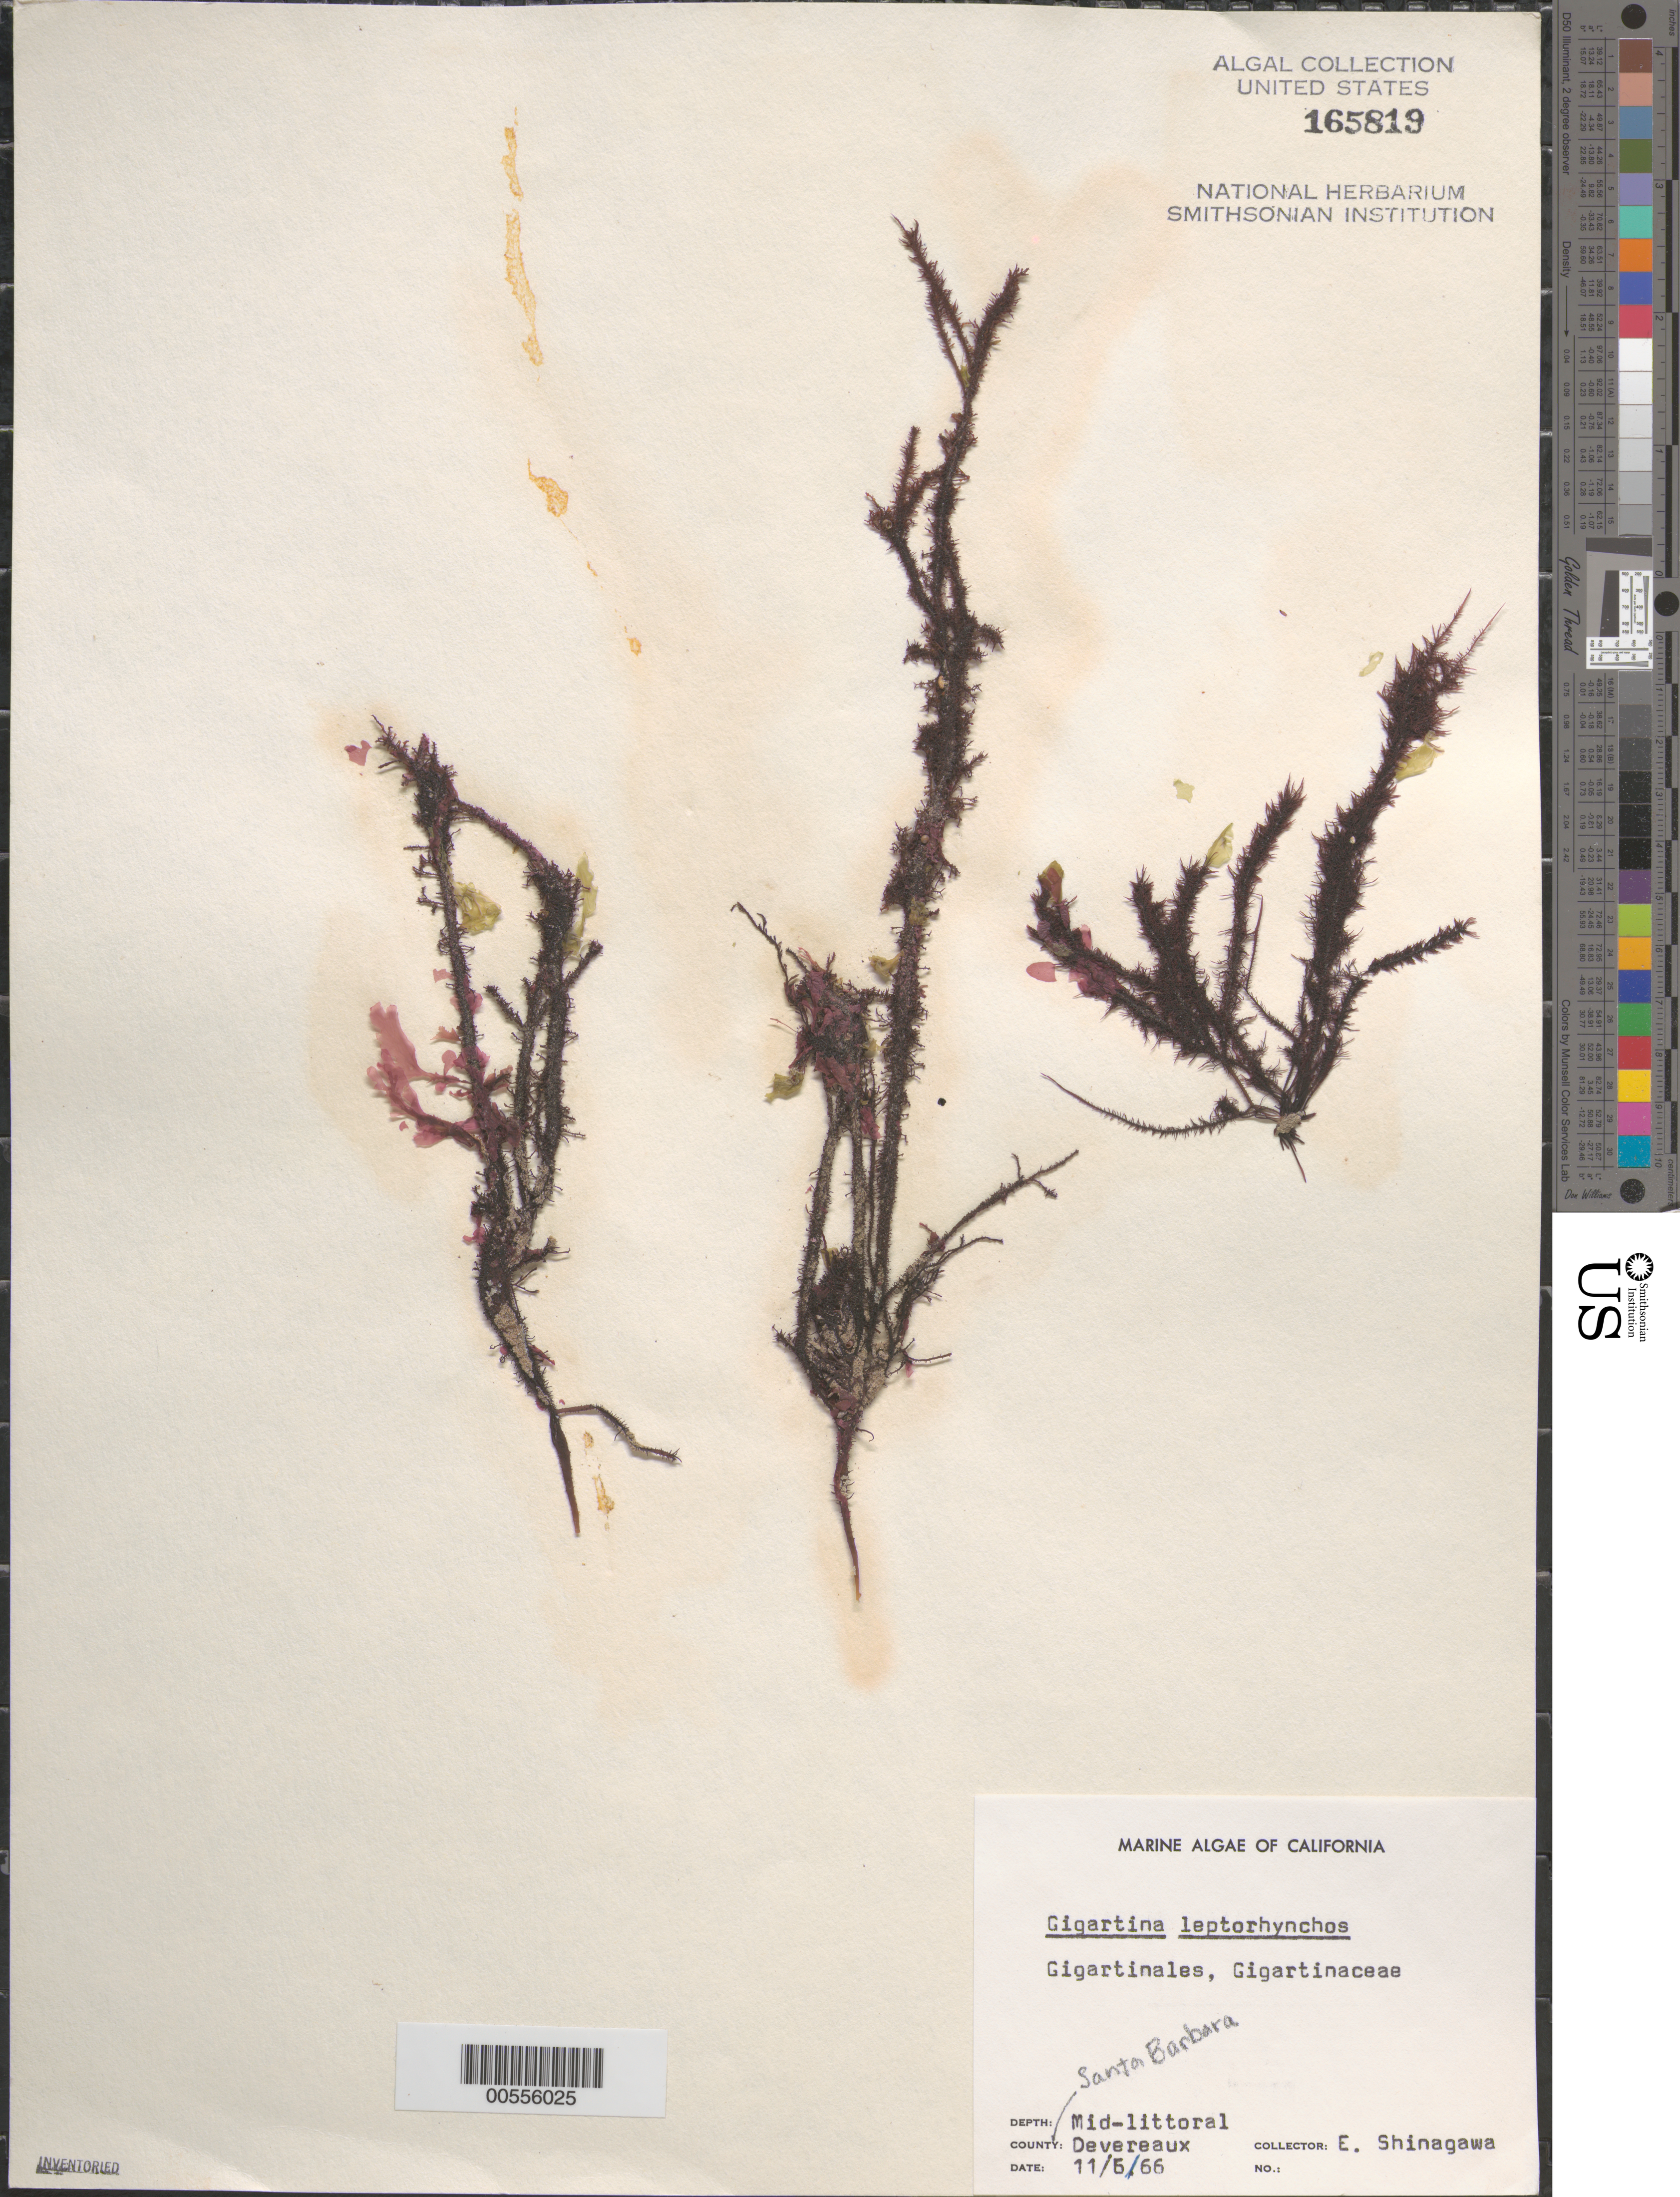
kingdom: Plantae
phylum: Rhodophyta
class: Florideophyceae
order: Gigartinales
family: Gigartinaceae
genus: Mazzaella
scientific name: Mazzaella leptorhynchos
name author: (J. Agardh) Leister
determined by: Algae name updating Project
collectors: E. Shinagawa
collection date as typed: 06 Nov 1966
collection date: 1966-11-06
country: United States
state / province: California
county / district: Santa Barbara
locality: Devereaux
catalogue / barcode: US 165819